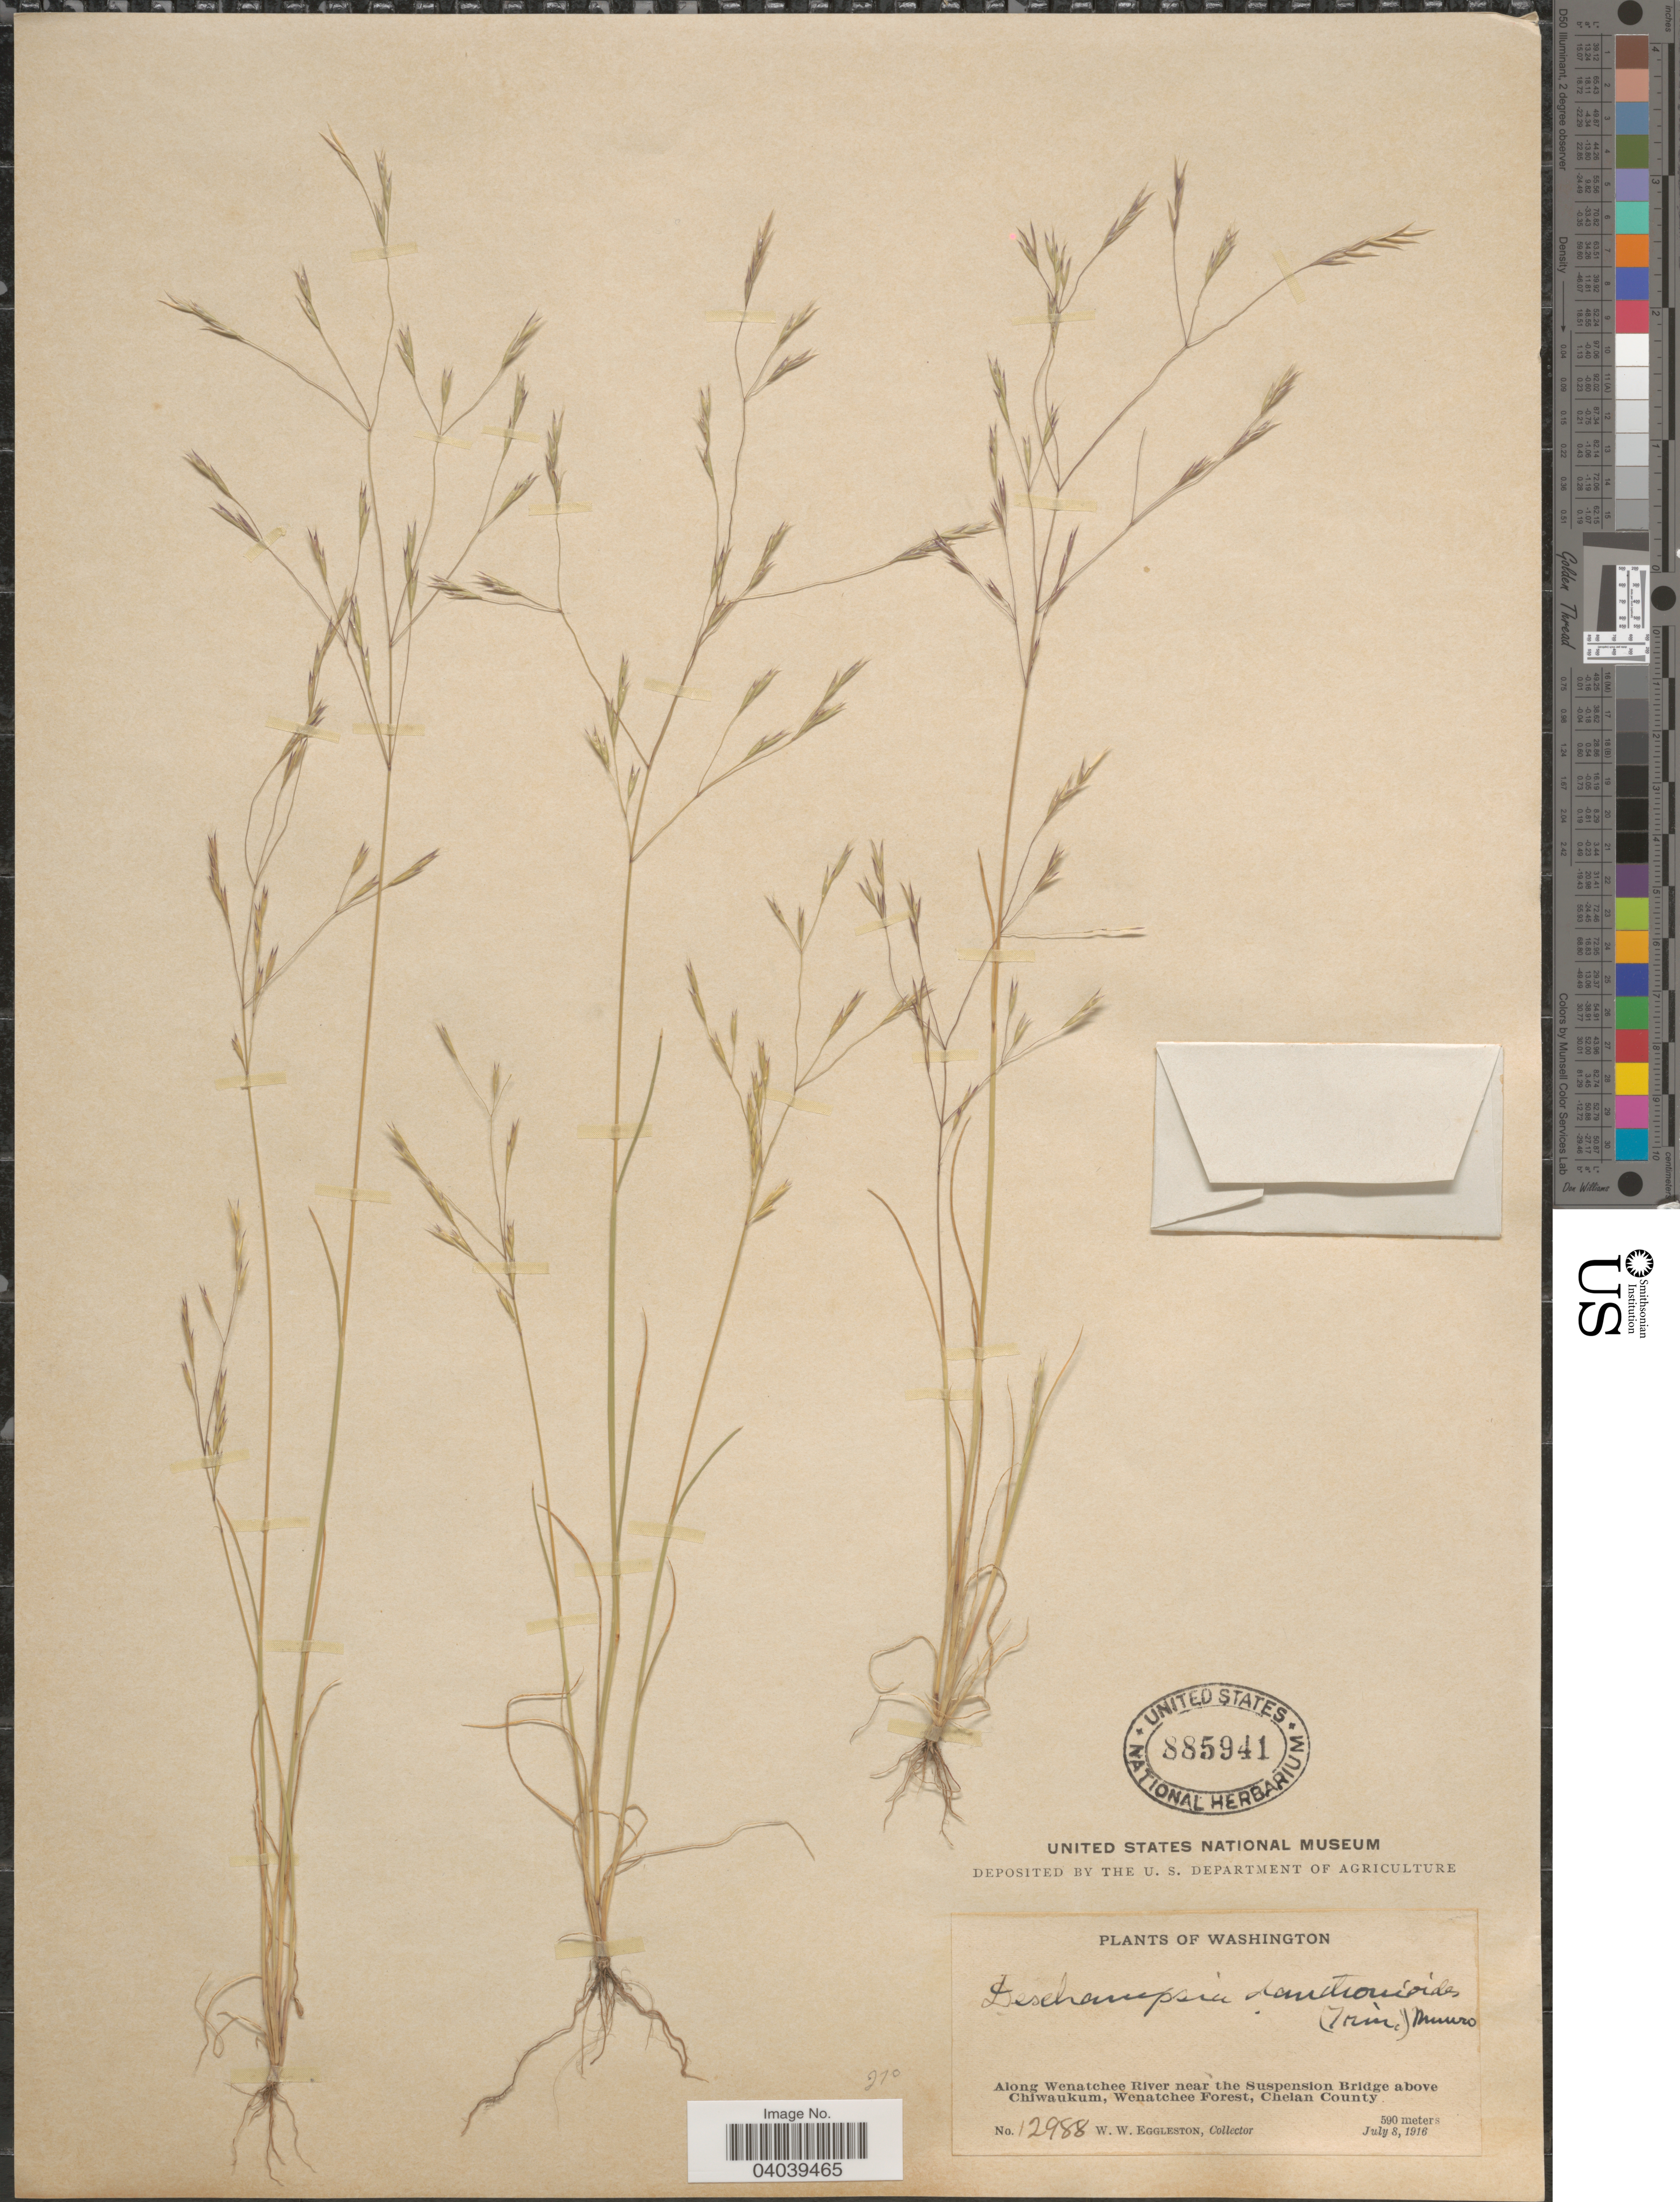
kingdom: Plantae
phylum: Tracheophyta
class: Liliopsida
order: Poales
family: Poaceae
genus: Deschampsia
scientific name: Deschampsia danthonioides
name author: (Trin.) Munro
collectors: W. W. Eggleston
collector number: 12988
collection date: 1916-07-08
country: United States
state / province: Washington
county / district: Chelan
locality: Along Wenatchee River near the Suspension Bridge above Chiwaukum, Wenatchee Forest, Chelan County.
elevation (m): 590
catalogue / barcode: US 885941